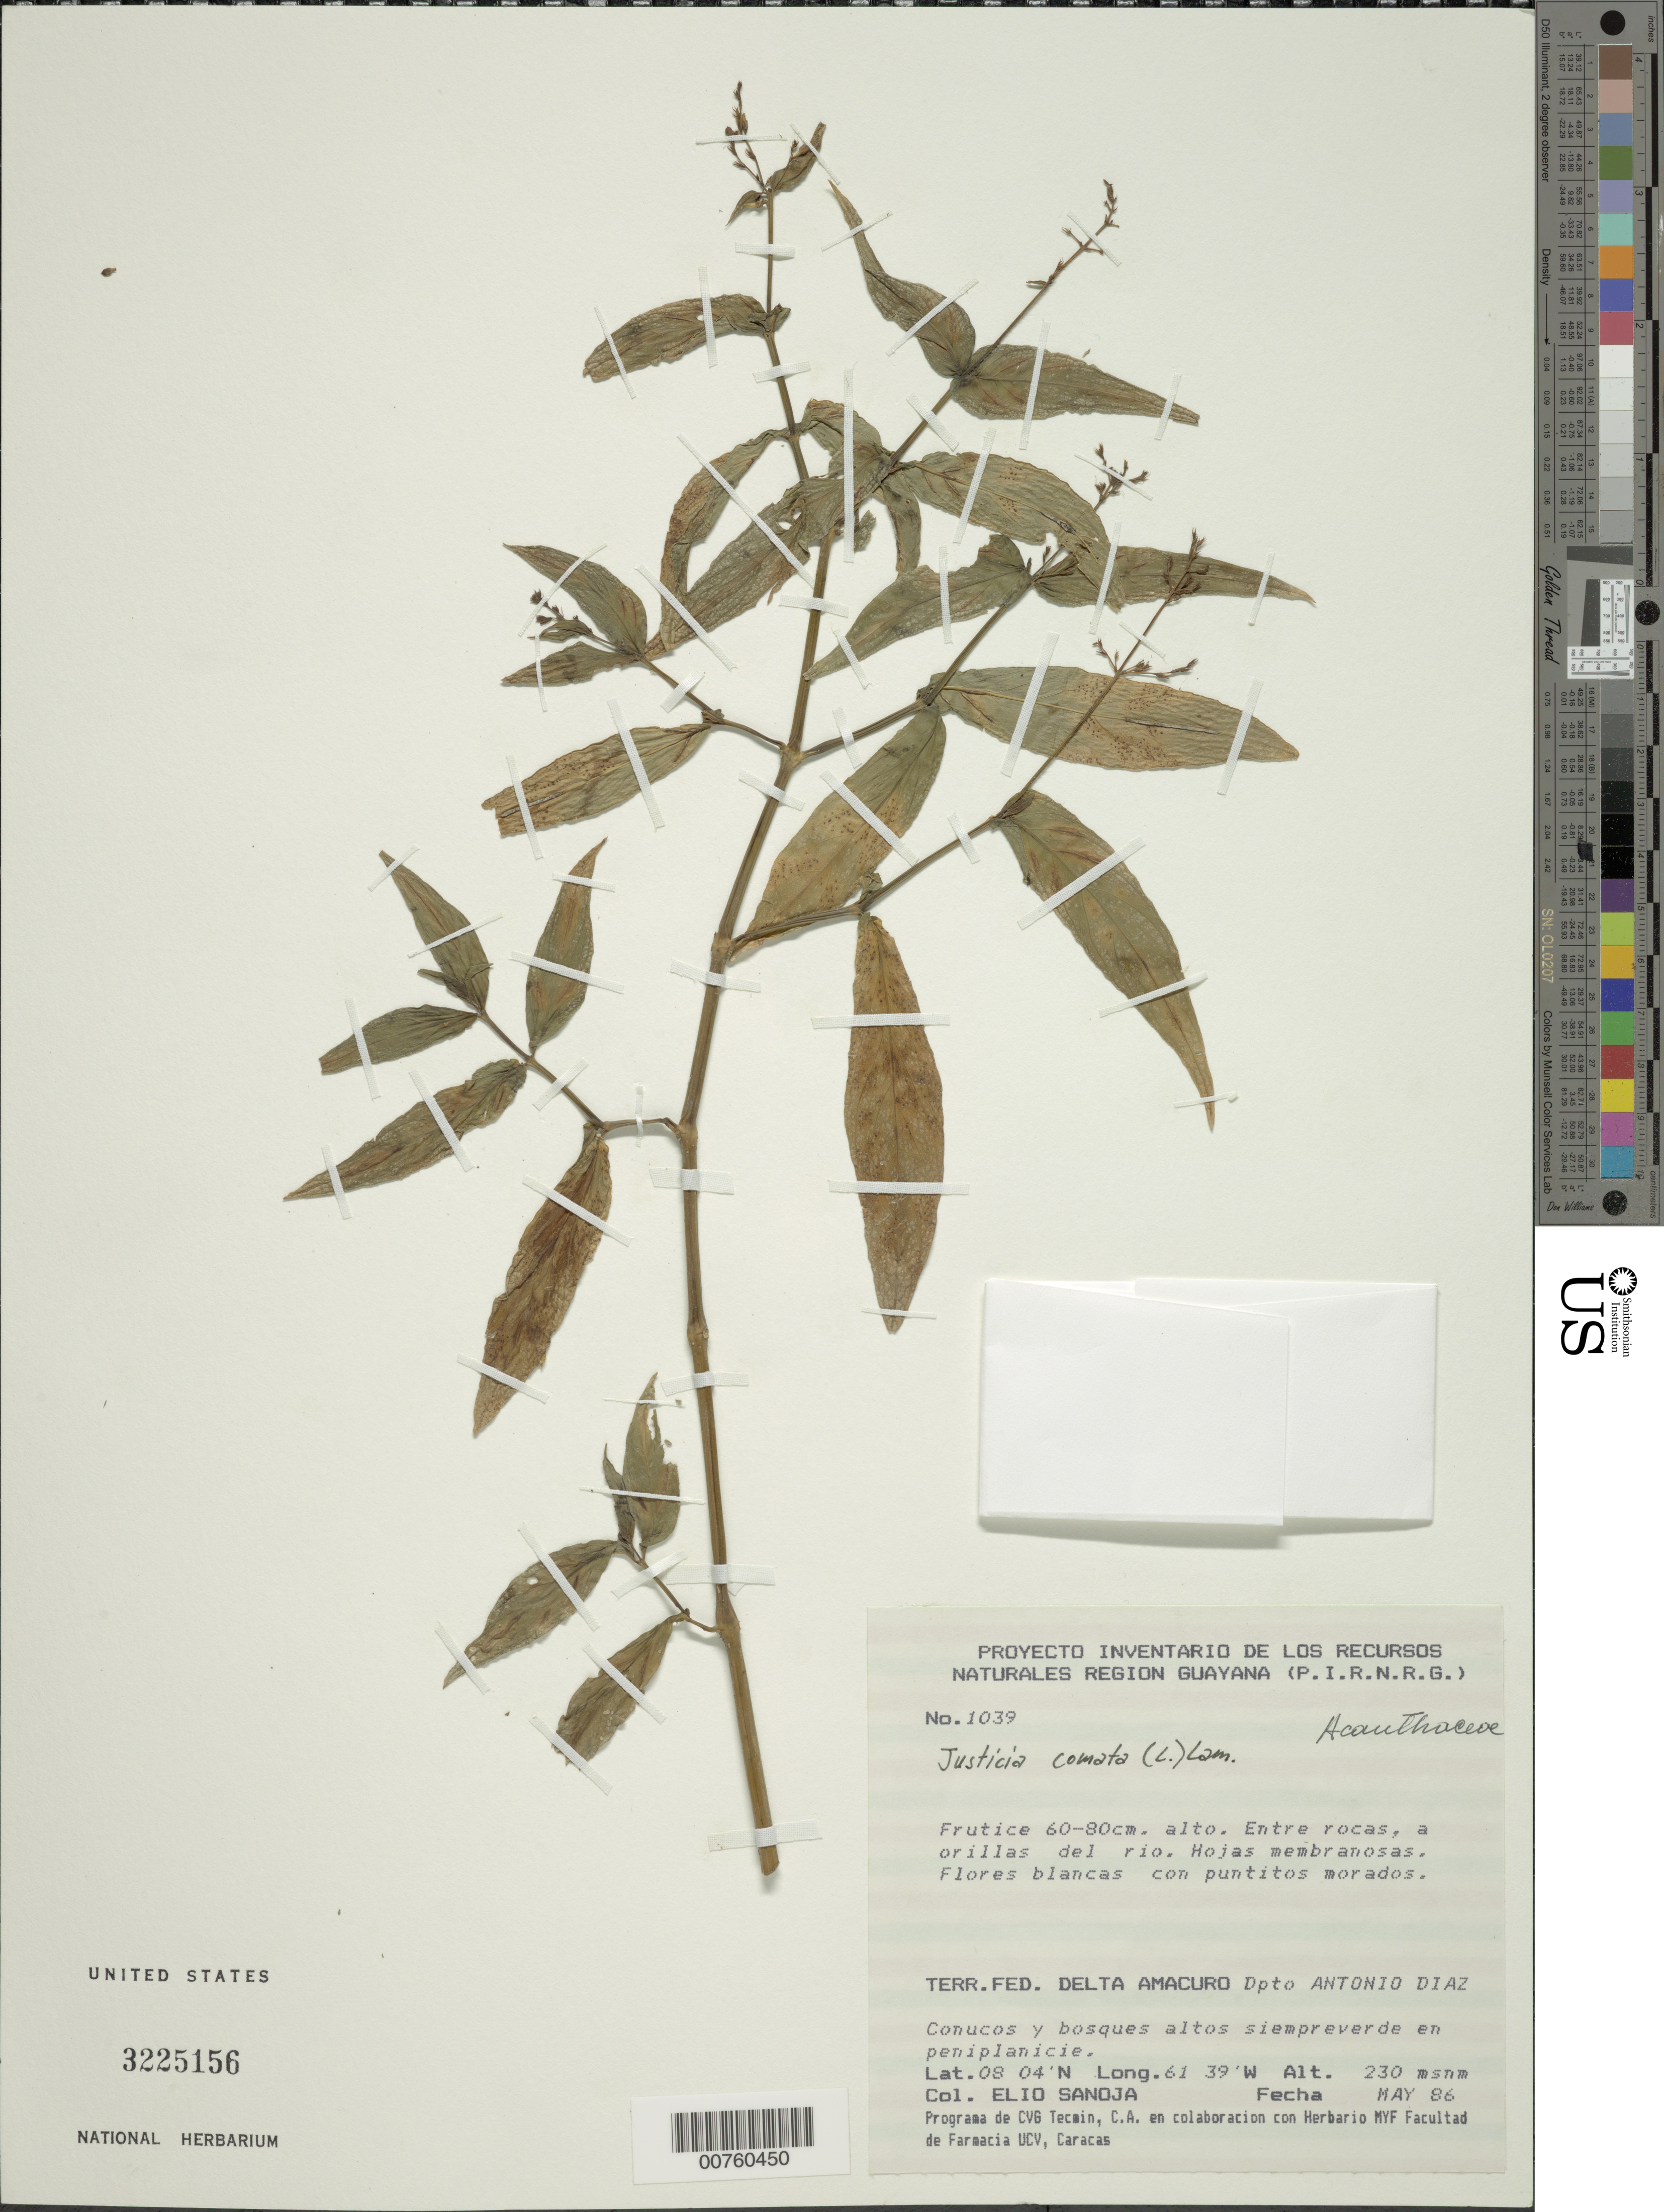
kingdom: Plantae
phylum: Tracheophyta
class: Magnoliopsida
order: Lamiales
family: Acanthaceae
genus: Justicia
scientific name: Justicia comata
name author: (L.) Lam.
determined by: Wasshausen, Dieter C., (BOT), Smithsonian Institution - National Museum of Natural History (UNITED STATES)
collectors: E. Sanoja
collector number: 1039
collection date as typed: May-86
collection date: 1986-05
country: Venezuela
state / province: Delta Amacuro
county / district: Antonio Díaz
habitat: Conucos y bosques altos siempreverde en peniplanicie, entre rocas a orillas del rio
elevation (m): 230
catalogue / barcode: US 3225156